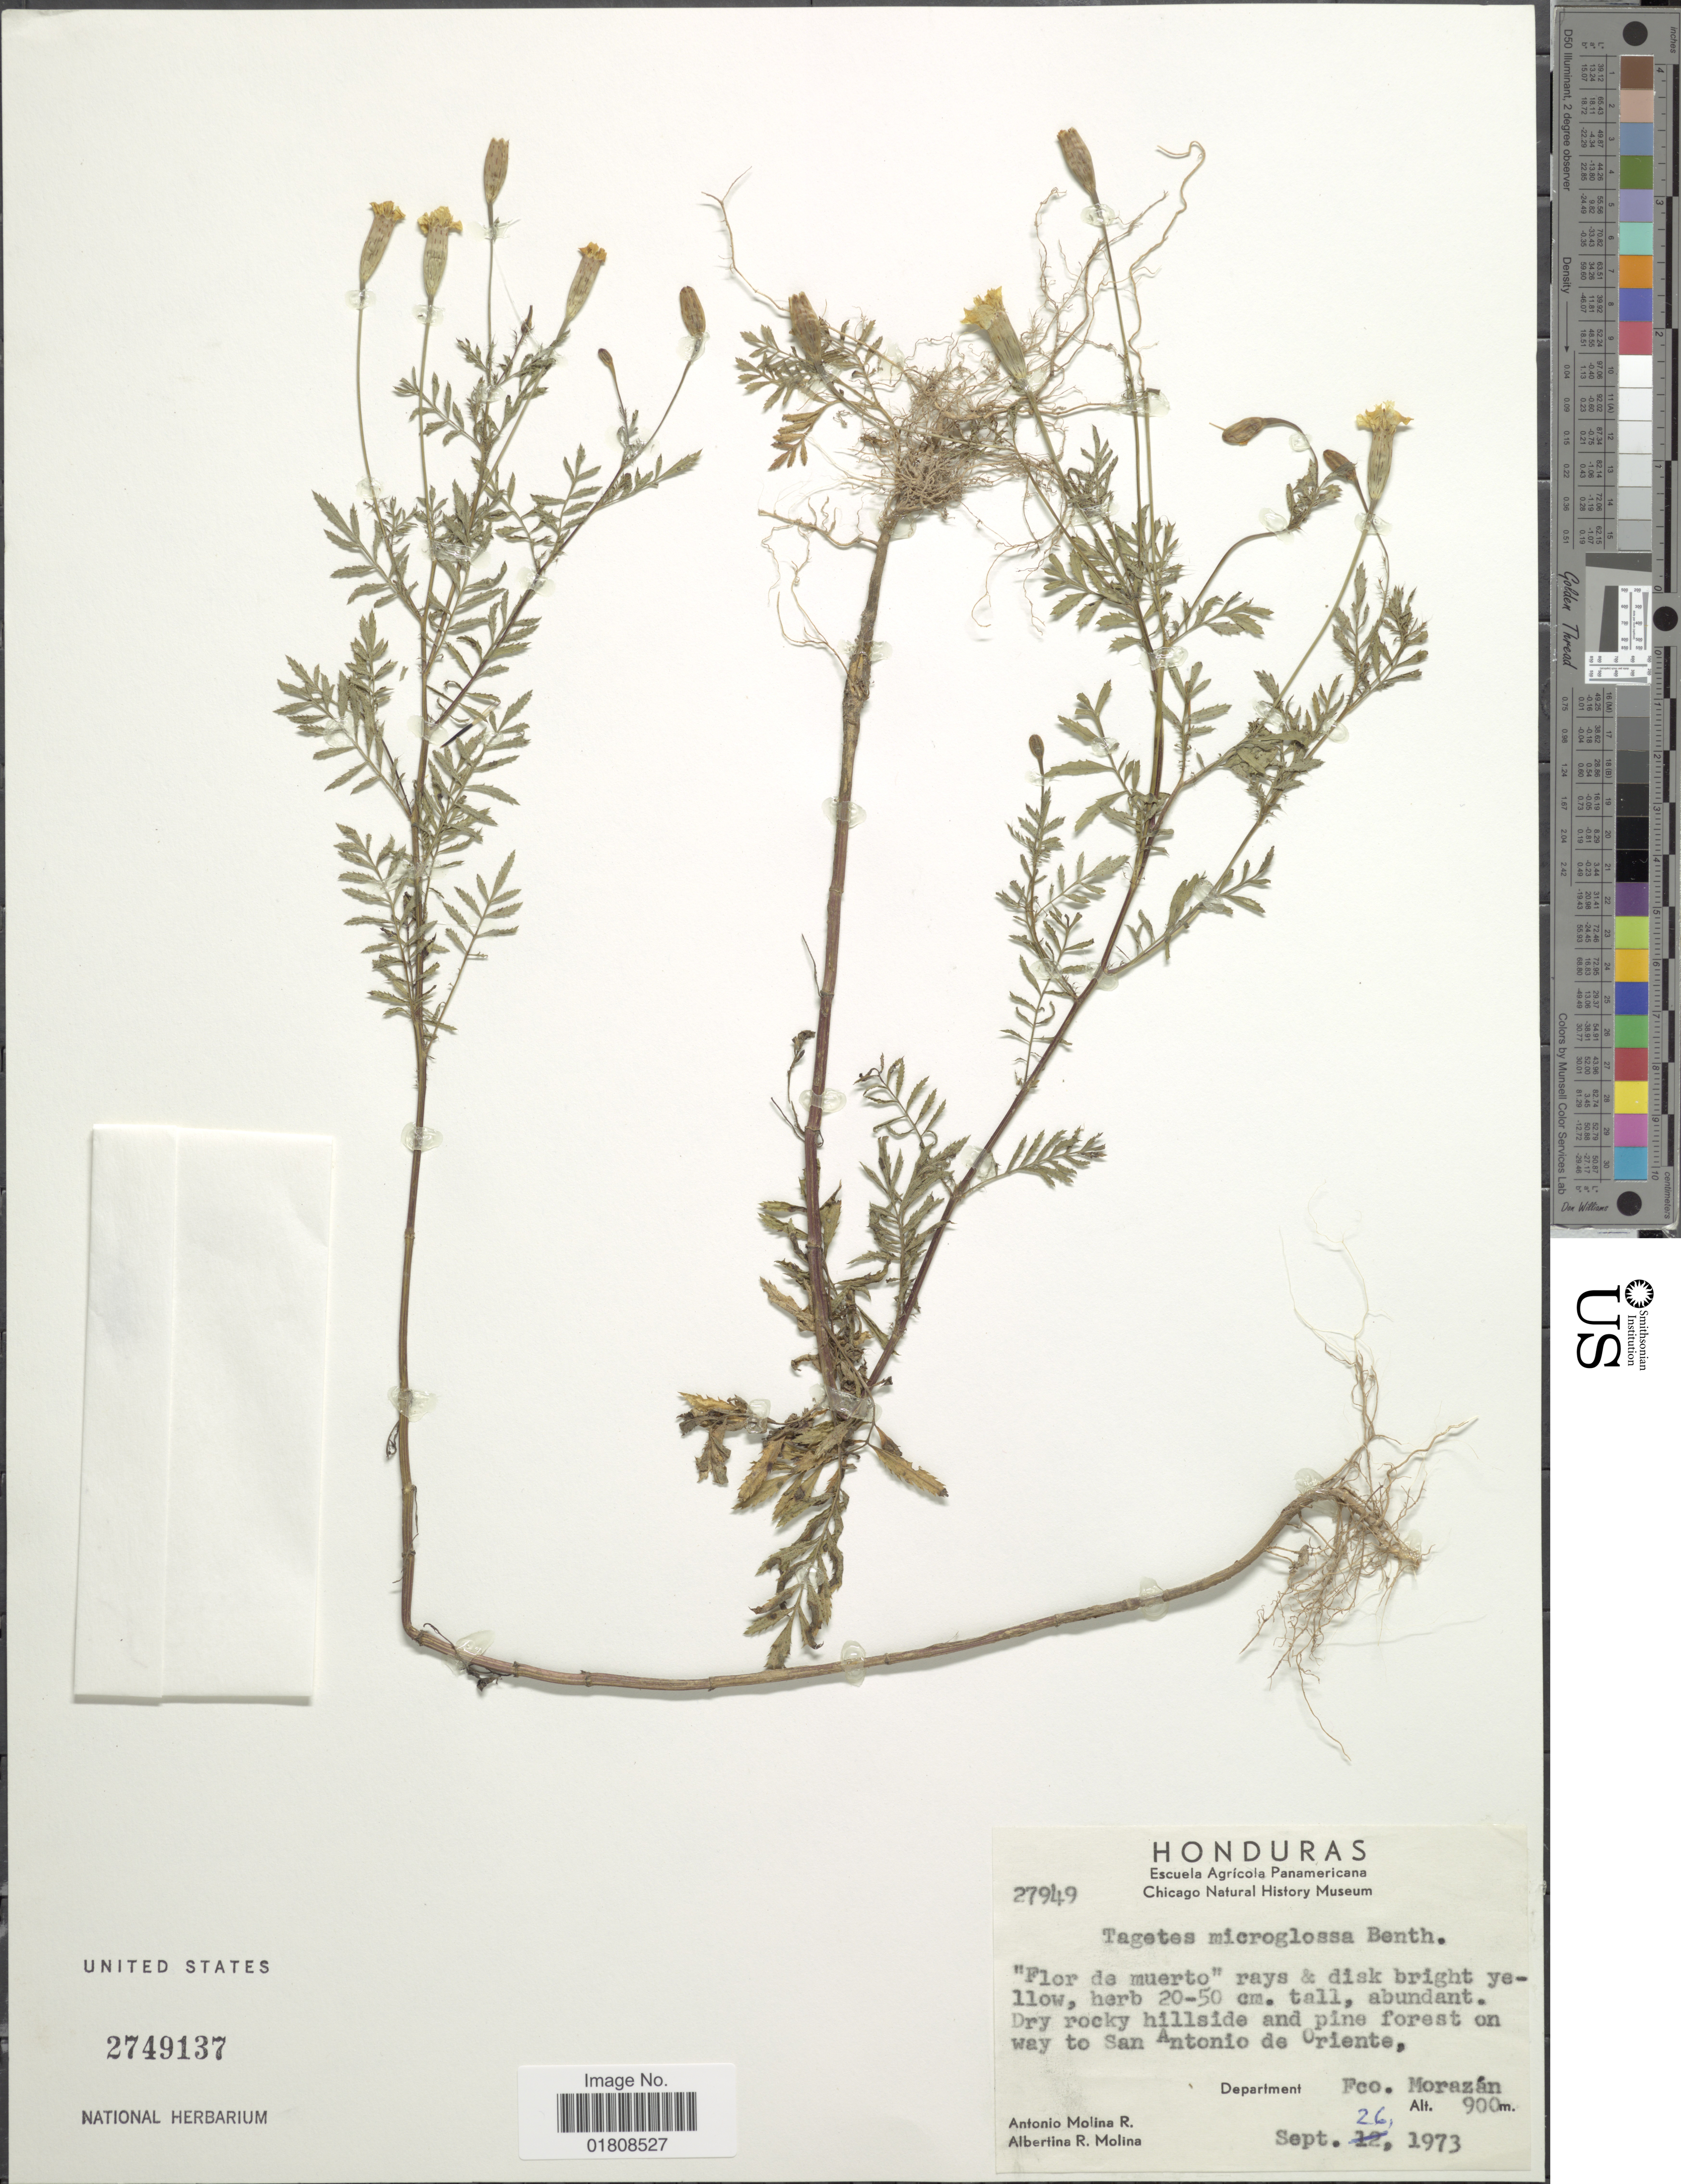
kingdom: Plantae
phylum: Tracheophyta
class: Magnoliopsida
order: Asterales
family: Asteraceae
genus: Tagetes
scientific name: Tagetes sp.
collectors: A. Molina R. & A. R. Molina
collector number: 27949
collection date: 1973-09-26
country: Honduras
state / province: Fco. Morazán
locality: On way to San Antonio de Oriente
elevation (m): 900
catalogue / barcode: US 2749137